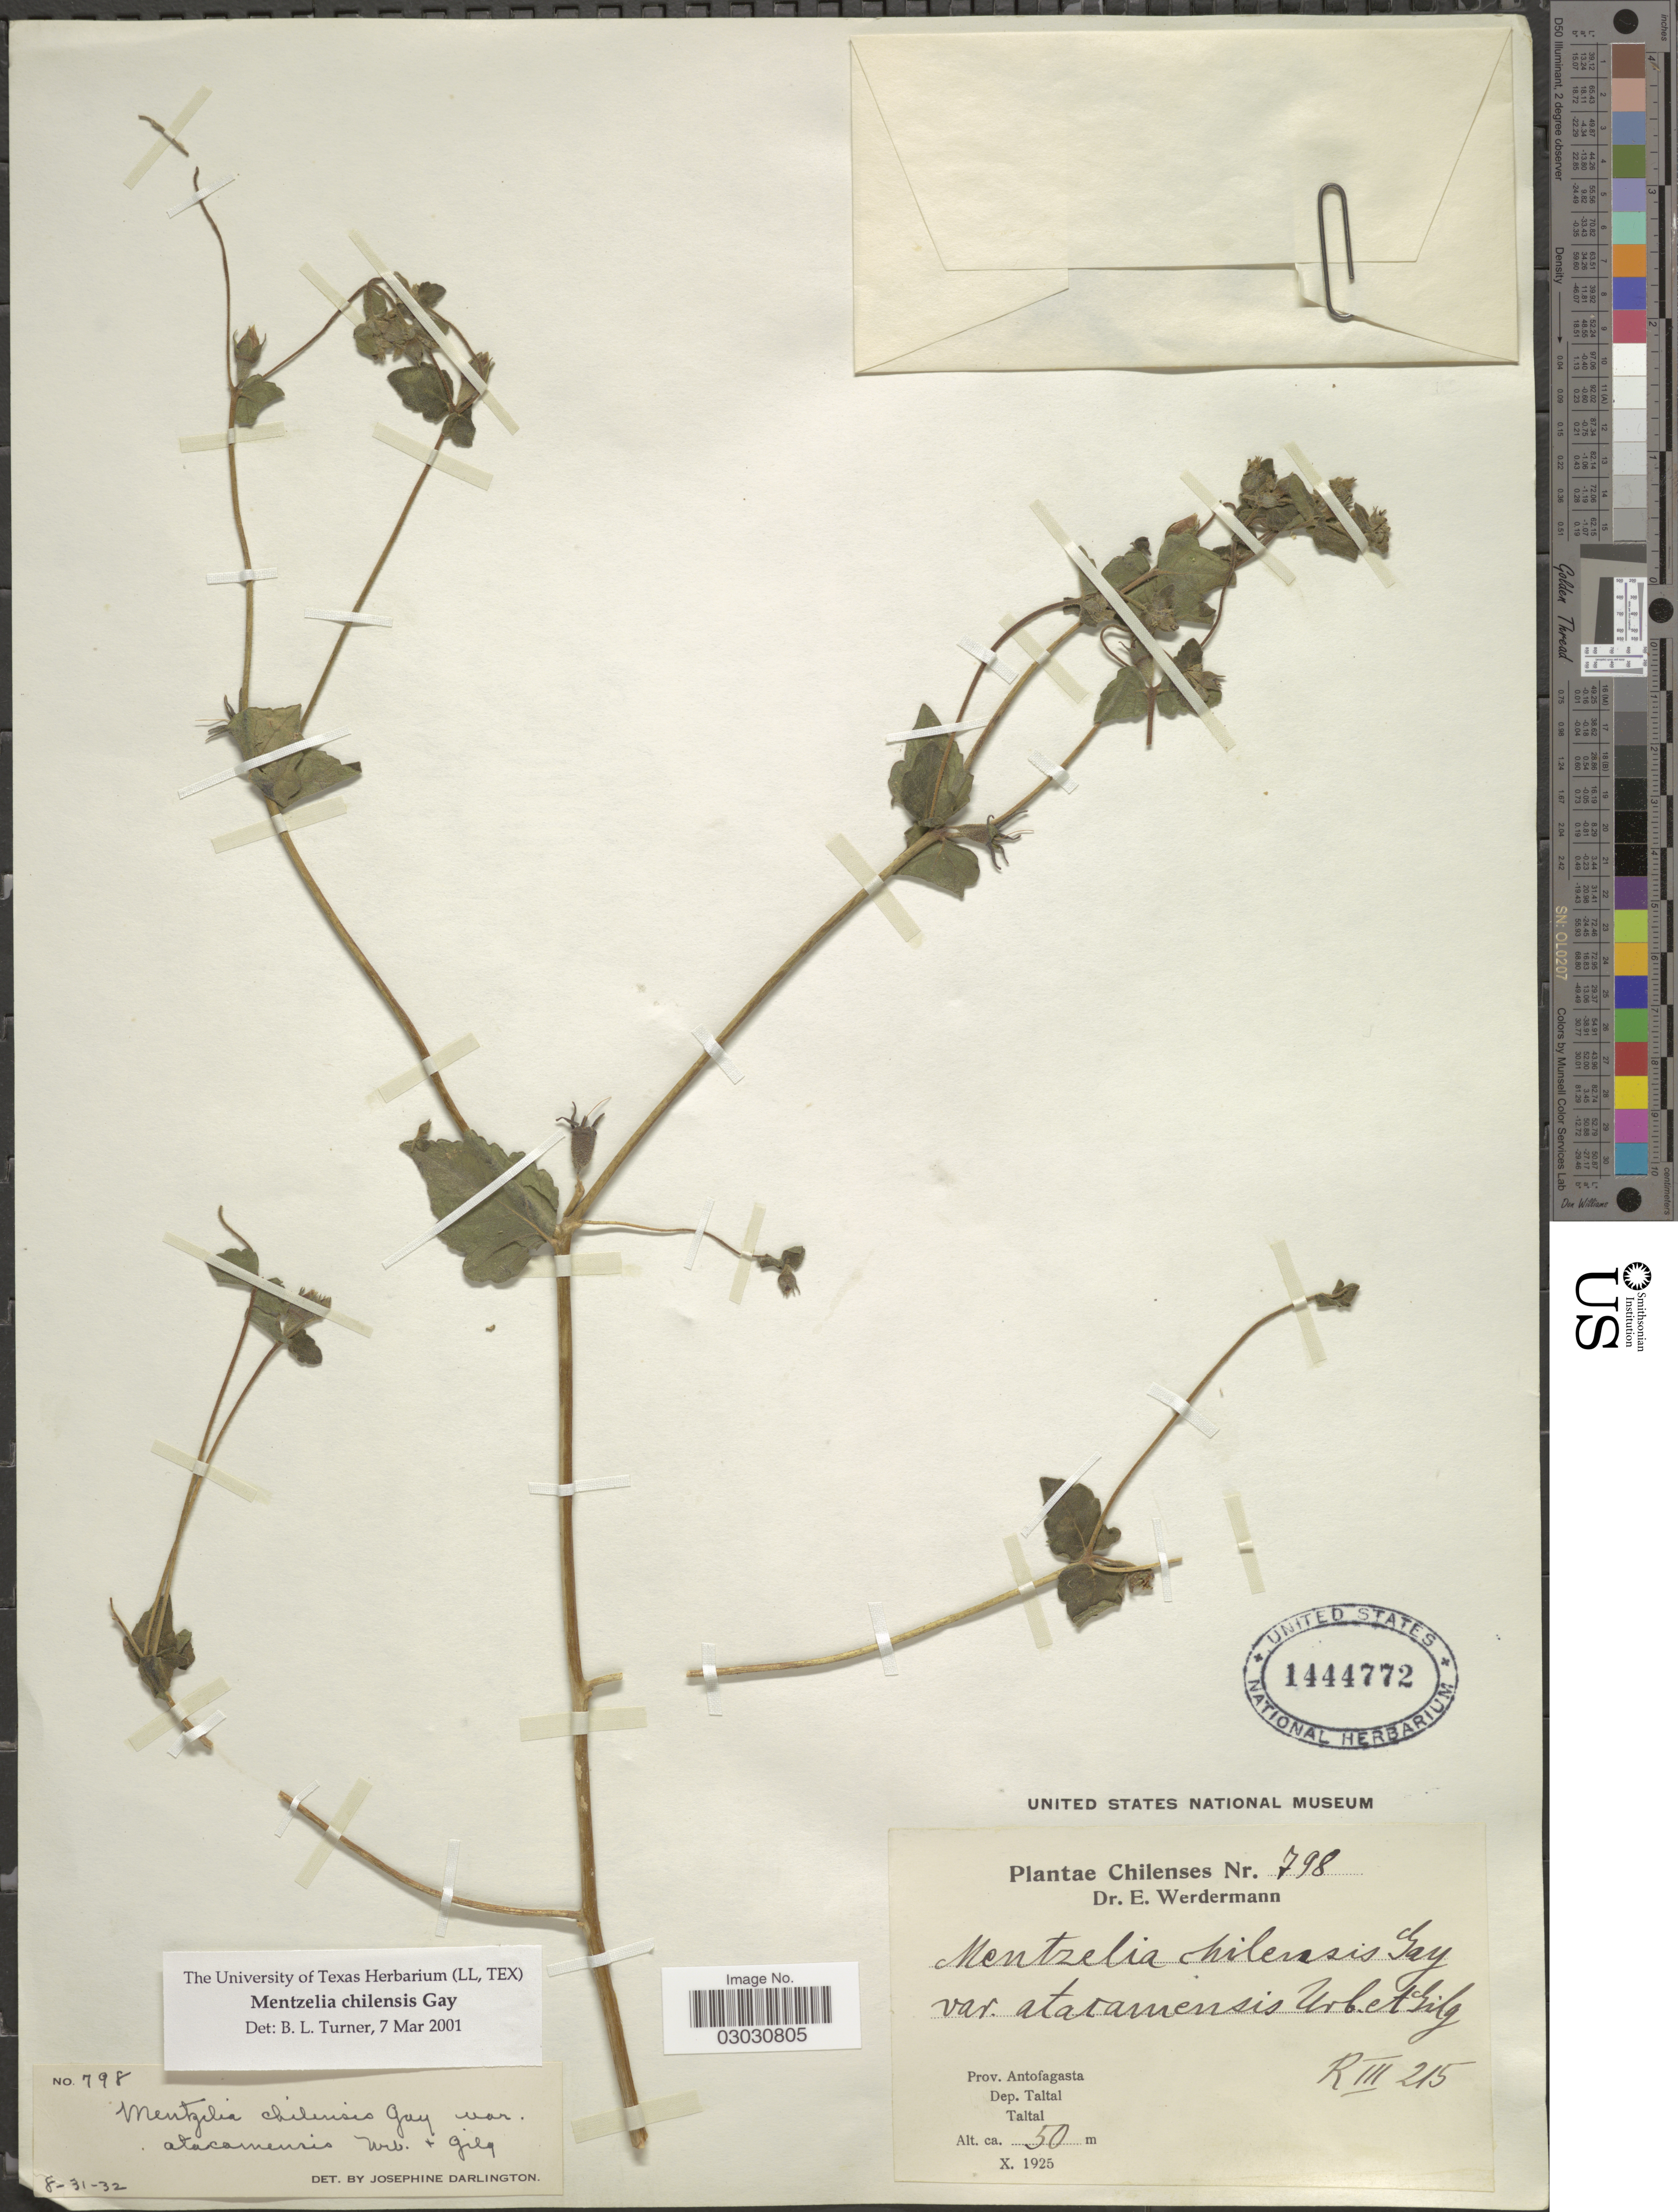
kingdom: Plantae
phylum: Tracheophyta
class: Magnoliopsida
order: Cornales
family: Loasaceae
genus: Mentzelia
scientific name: Mentzelia chilensis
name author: Gay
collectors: E. Werdermann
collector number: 798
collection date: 1925-10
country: Chile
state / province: Antofagasta (II)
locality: Prov. Antofagasta. Dep. Taltal. Taltal.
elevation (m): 50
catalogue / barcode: US 1444772